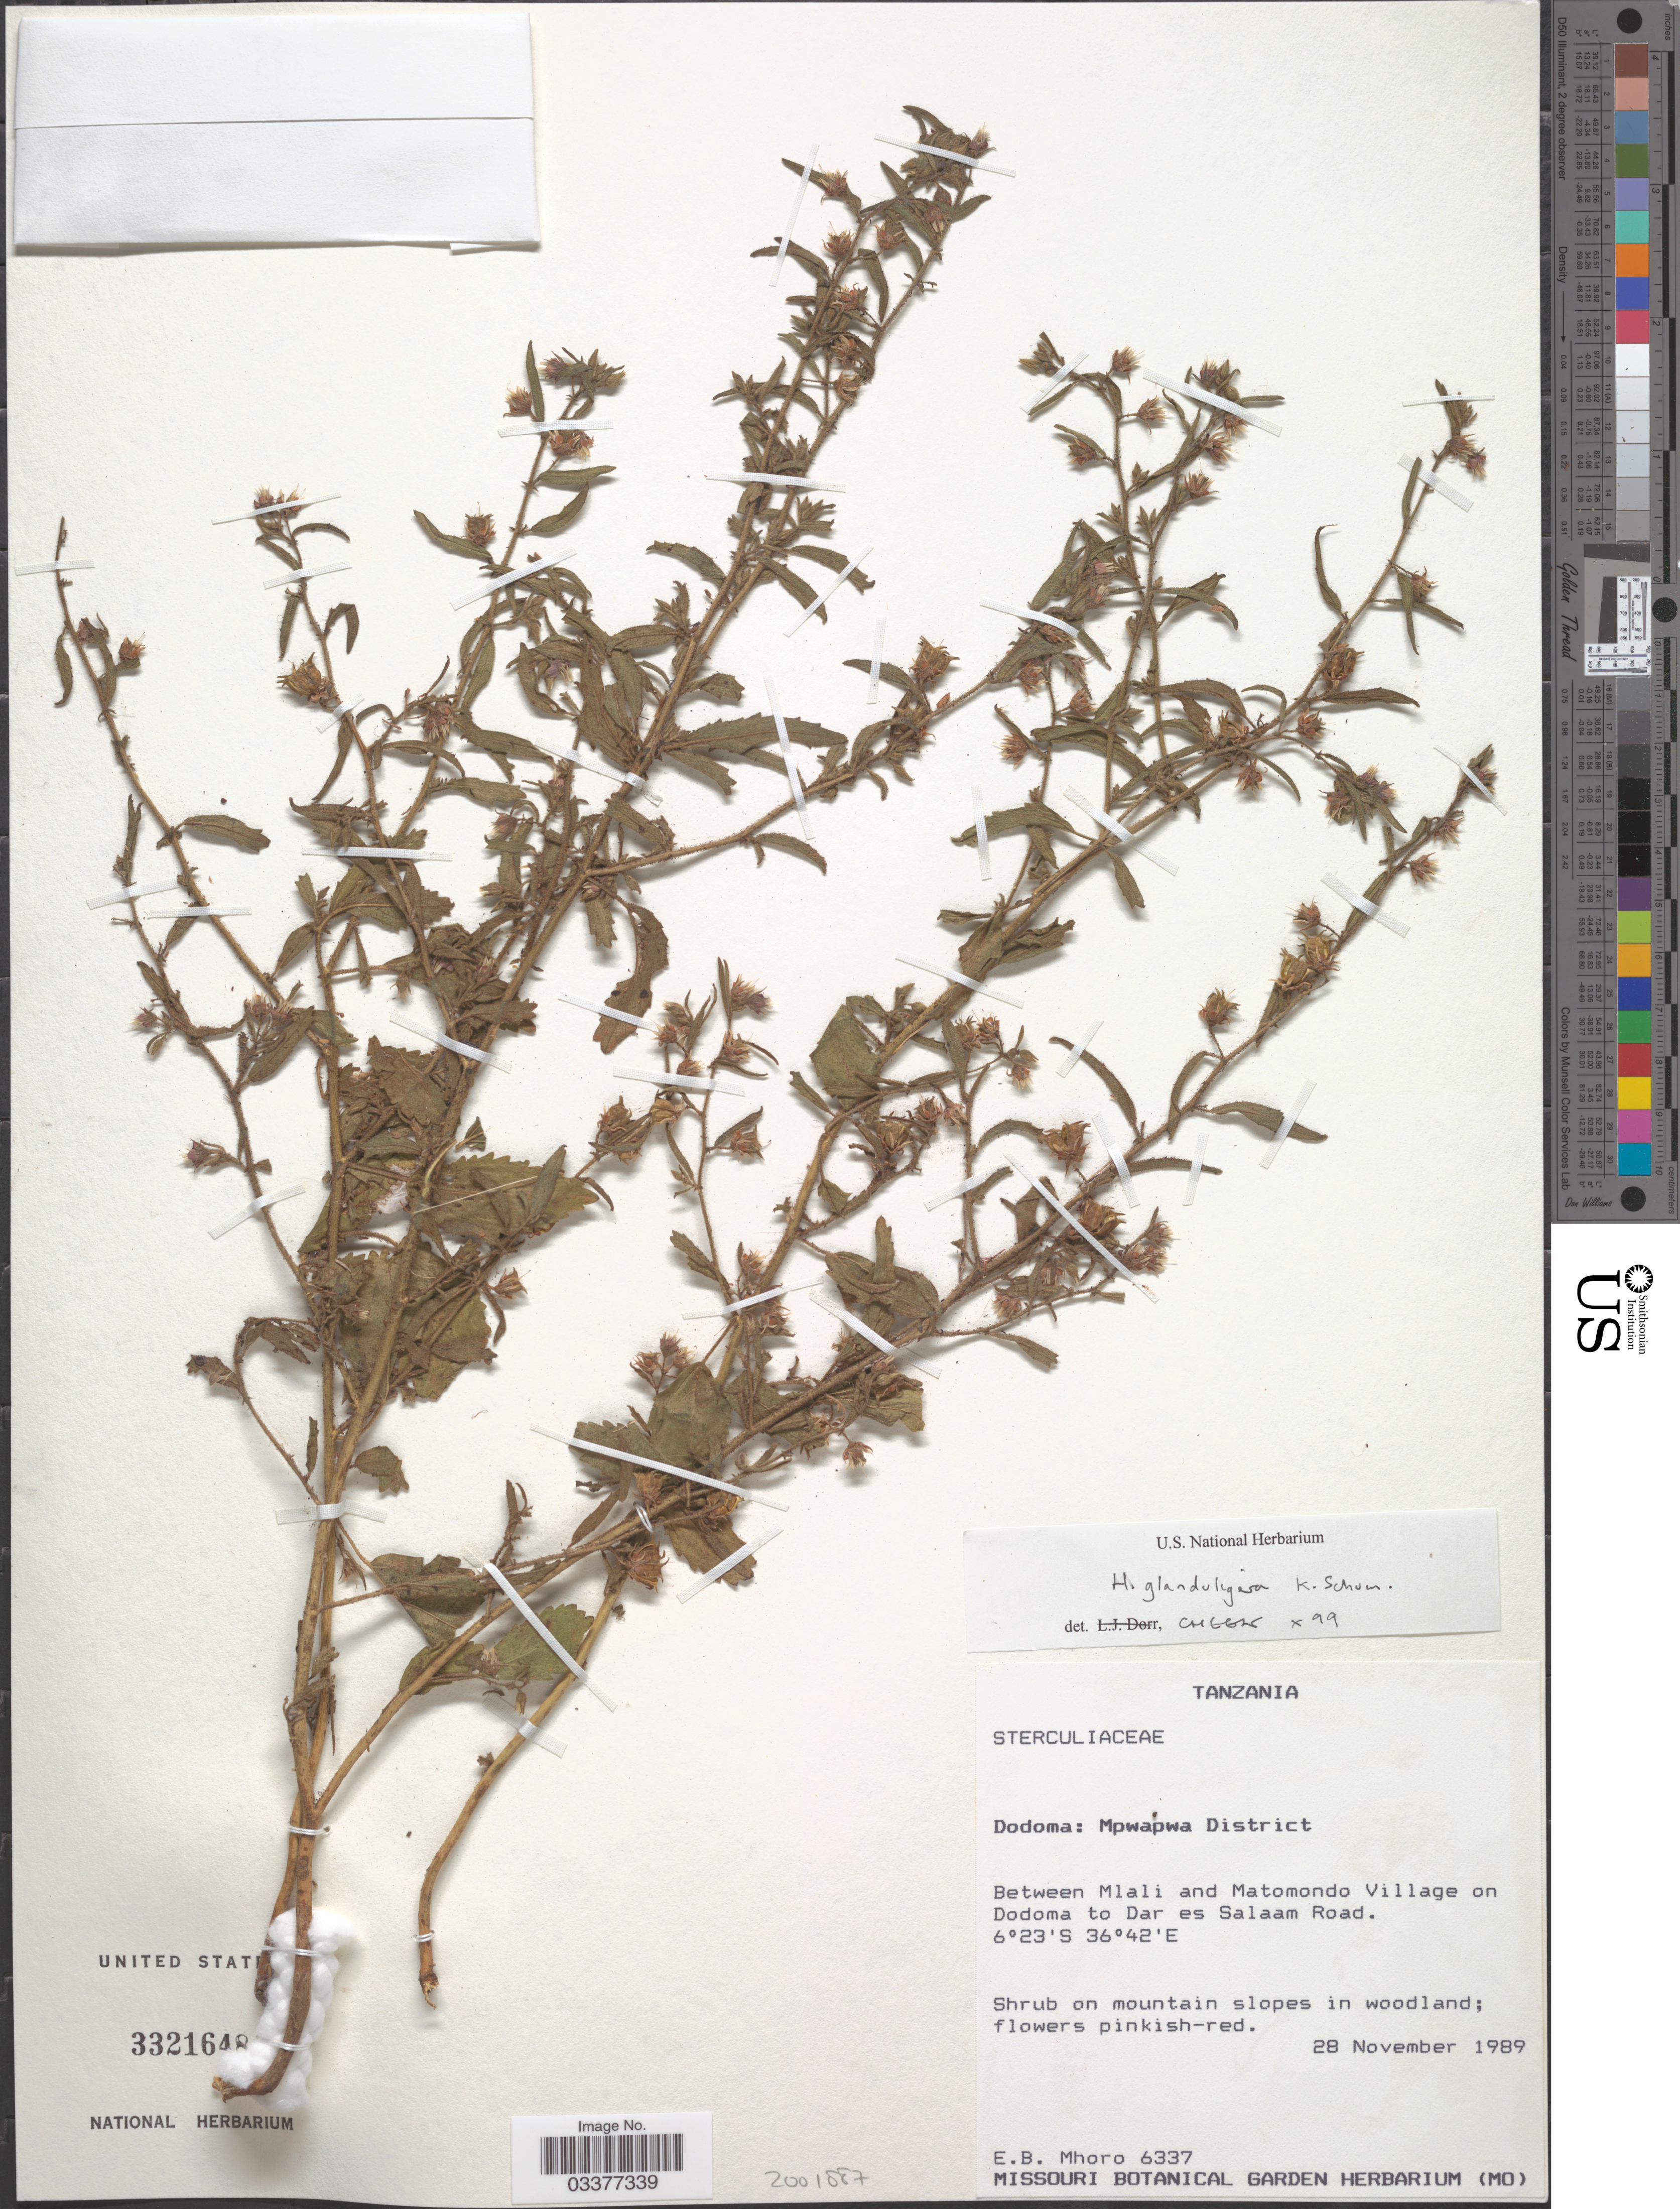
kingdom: Plantae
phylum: Tracheophyta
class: Magnoliopsida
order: Malvales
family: Malvaceae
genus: Hermannia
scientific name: Hermannia glanduligera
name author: K. Schum.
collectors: E. Mhoro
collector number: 6337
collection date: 1989-11-28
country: Tanzania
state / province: Dodoma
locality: Mpwapwa District. Between Mlali and Matomondo Village on Dodoma to Dar es Salaam Road.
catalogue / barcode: US 3321648